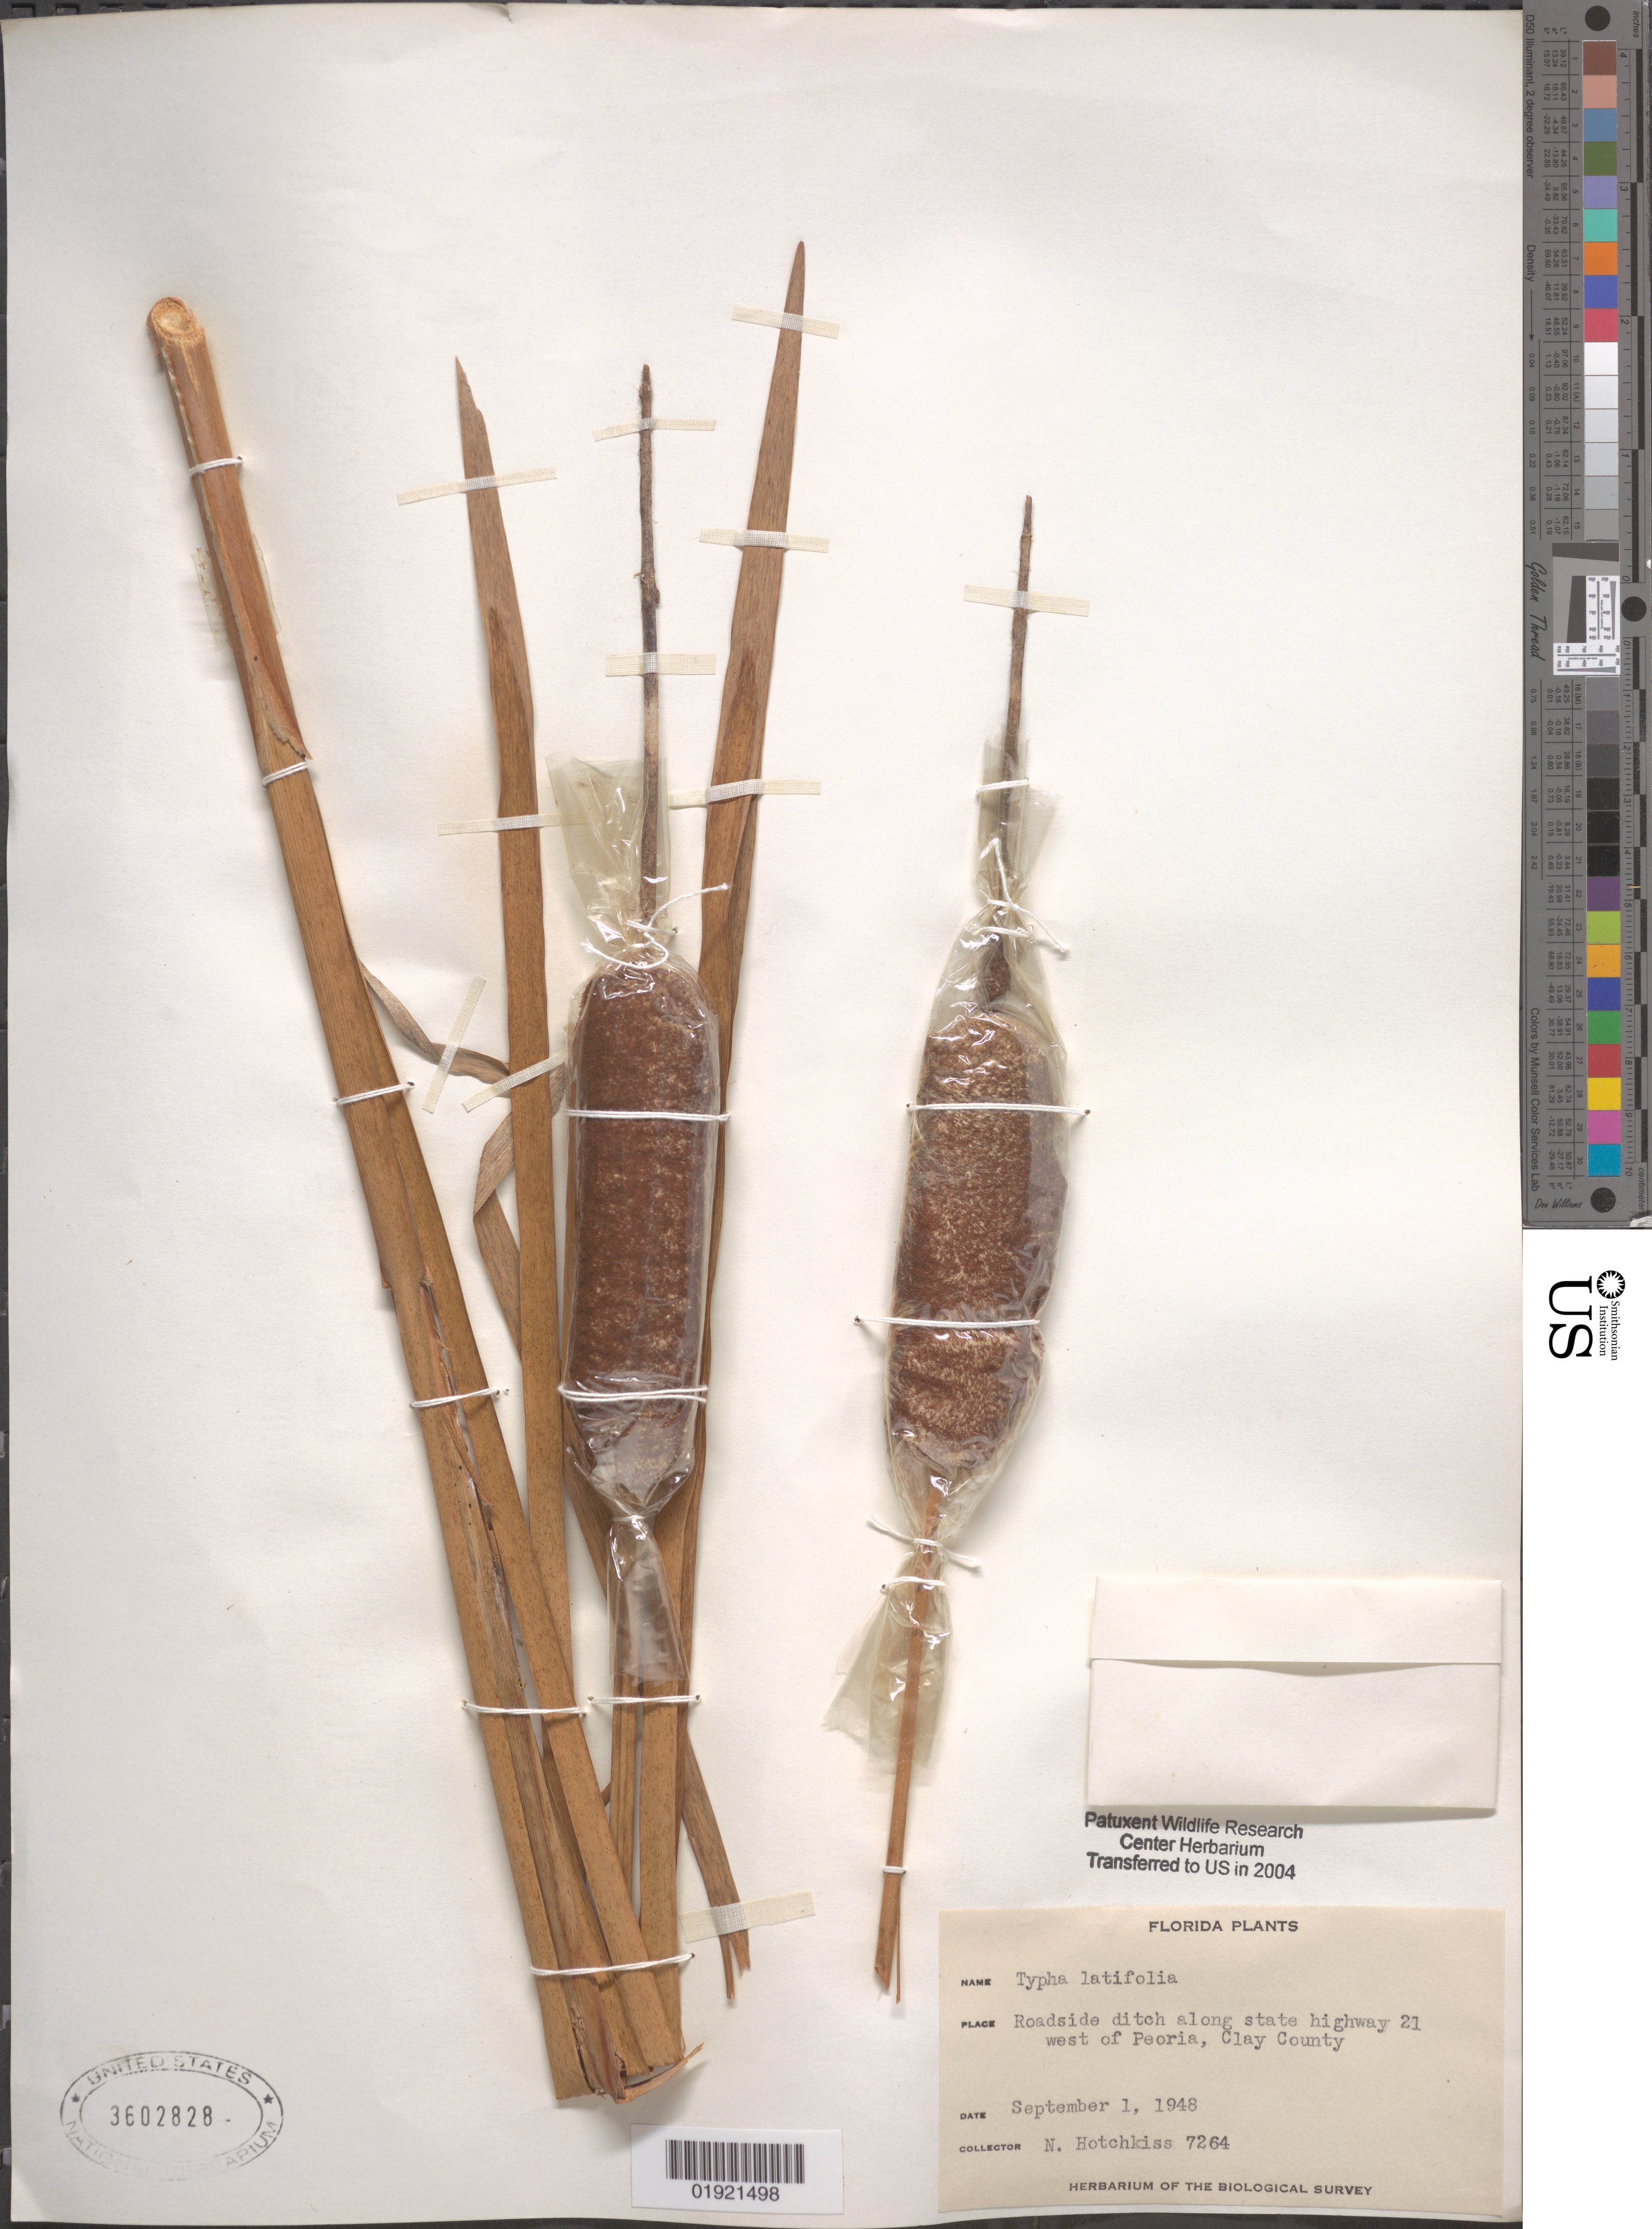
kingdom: Plantae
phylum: Tracheophyta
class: Liliopsida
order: Poales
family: Typhaceae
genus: Typha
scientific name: Typha latifolia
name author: L.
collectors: N. Hotchkiss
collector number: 7264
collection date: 1948-09-01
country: United States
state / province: Florida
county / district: Clay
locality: Roadside ditch along state highway 21 west of Peoria.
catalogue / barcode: US 3602828